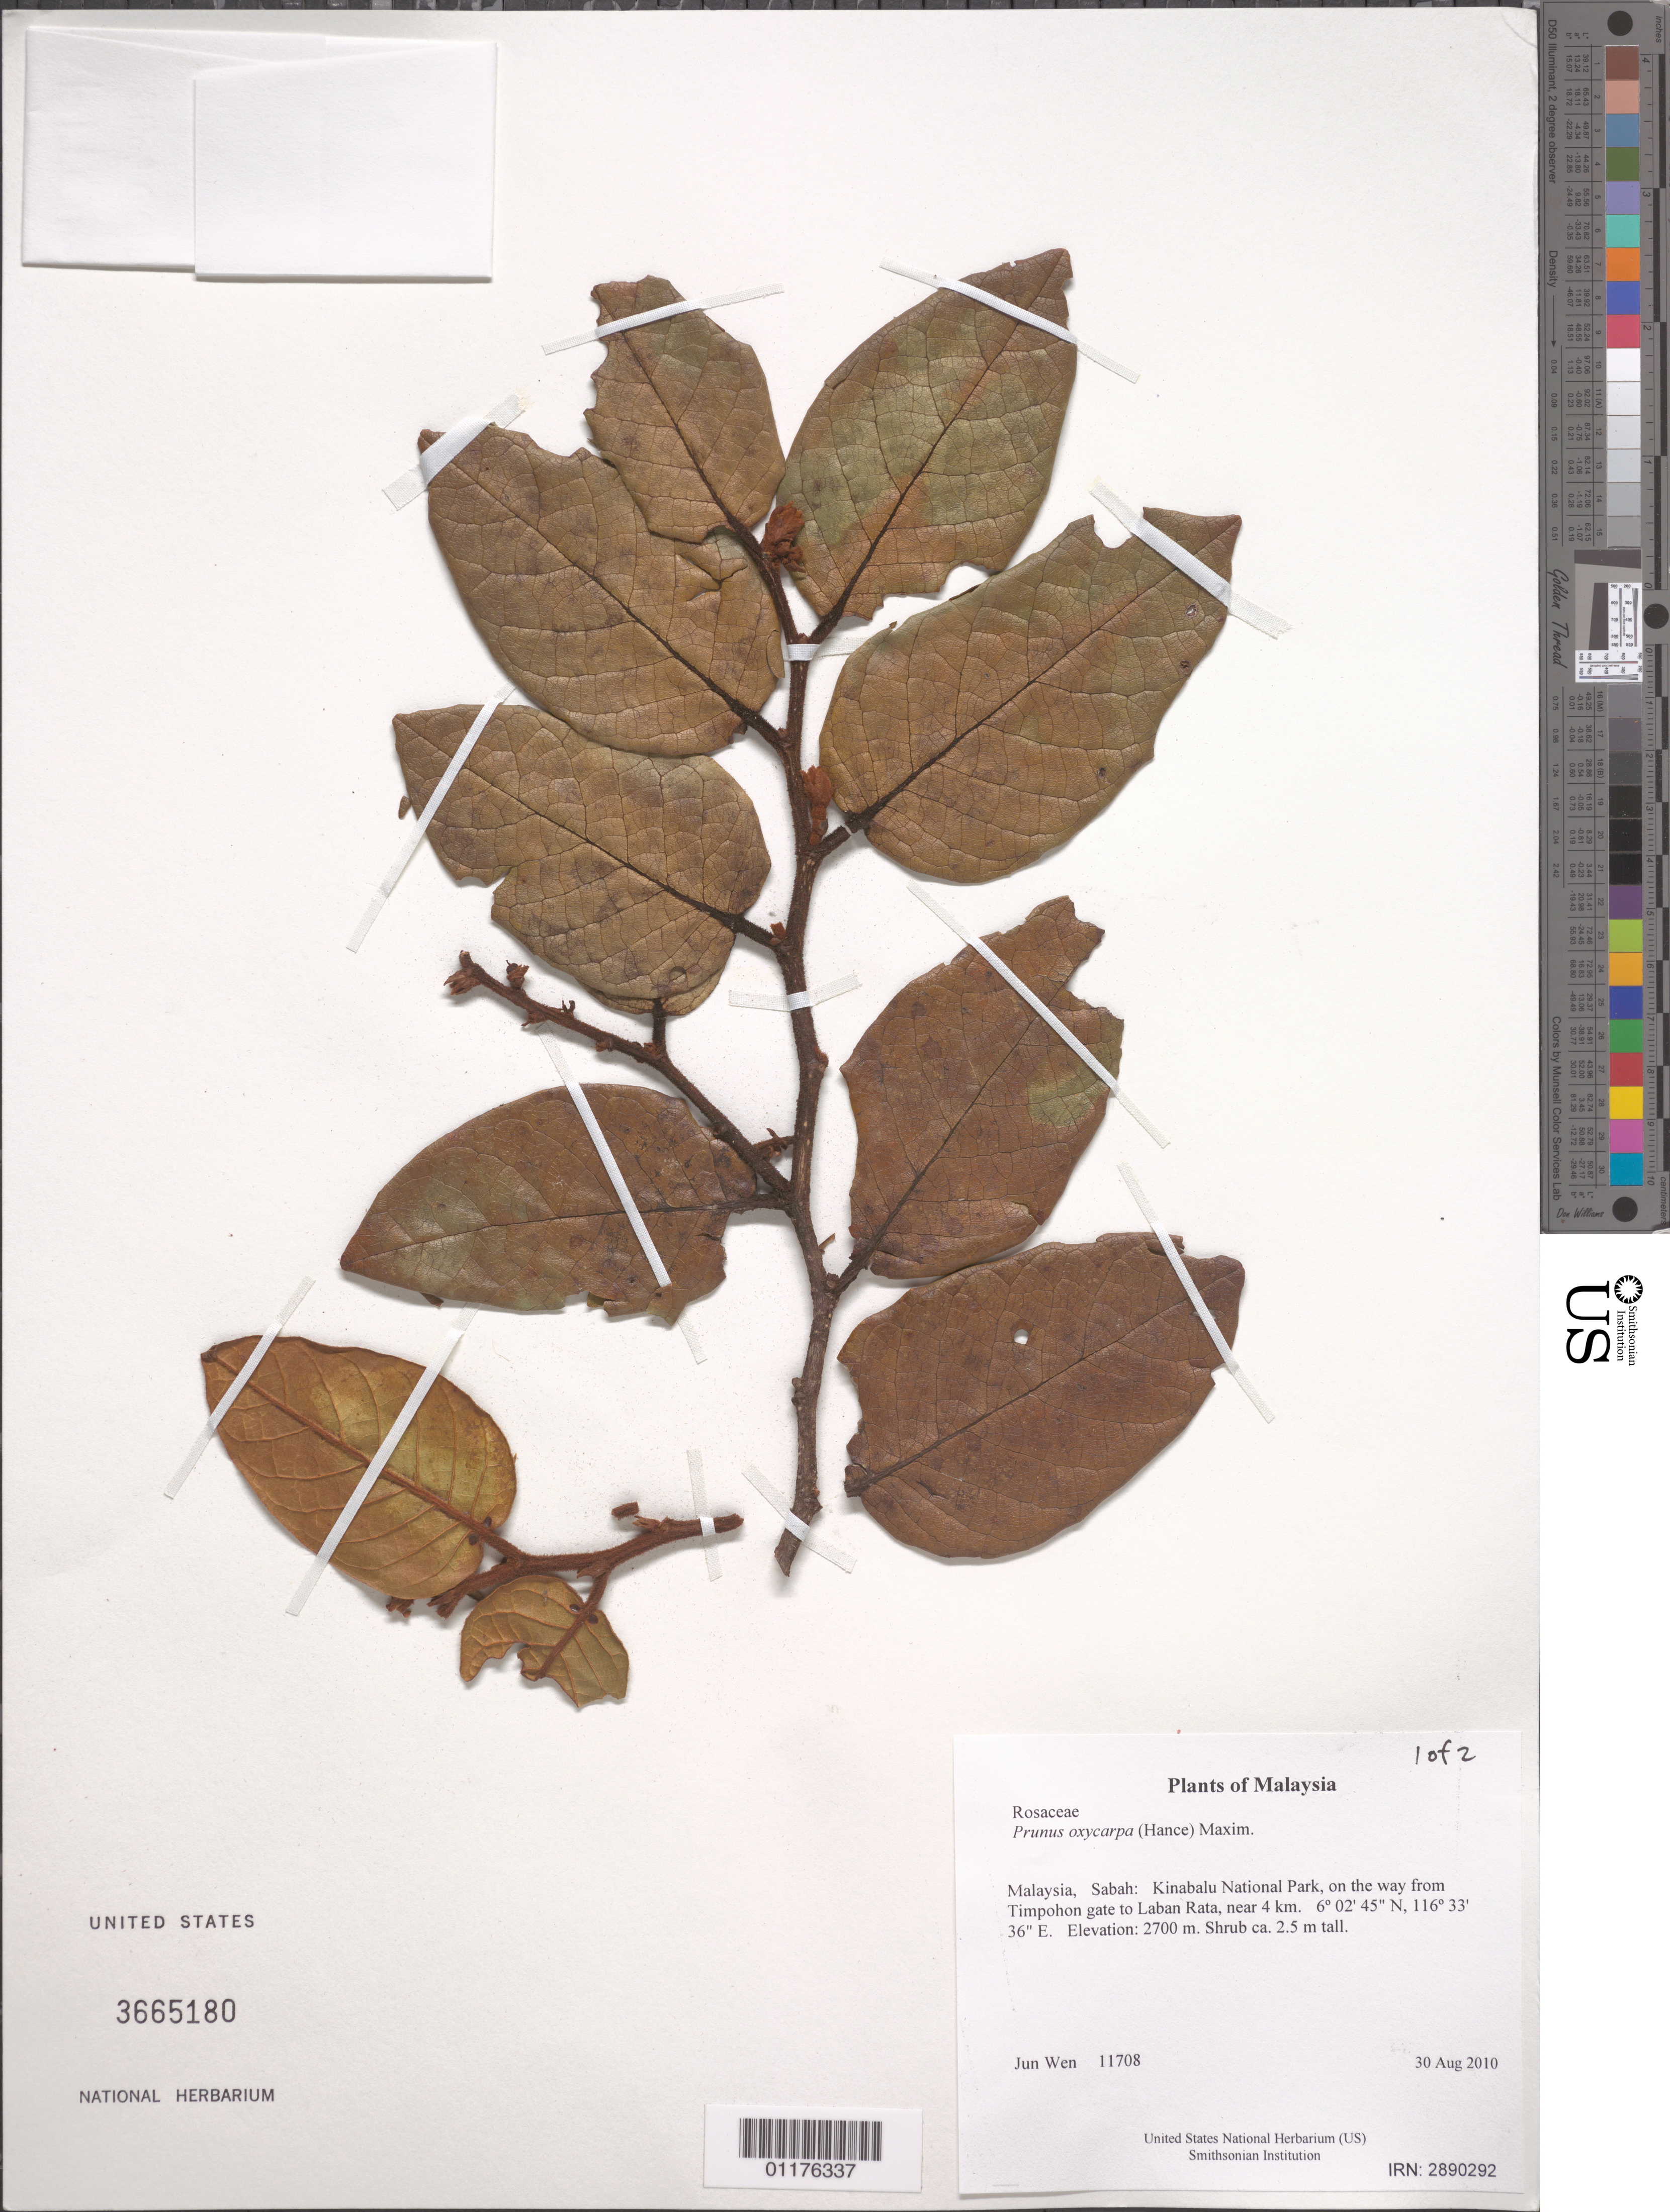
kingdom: Plantae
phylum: Tracheophyta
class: Magnoliopsida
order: Rosales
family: Rosaceae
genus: Prunus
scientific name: Prunus oxycarpa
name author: (Hance) Maxim.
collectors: J. Wen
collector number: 11708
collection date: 2010-08-30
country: Malaysia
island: Borneo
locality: Sabah: Kinabalu National Park, on the way from Timpohon gate to Laban Rata, near 4 km.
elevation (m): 2700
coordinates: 06 02.753 N, 116 33.607 E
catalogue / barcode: US 3665180